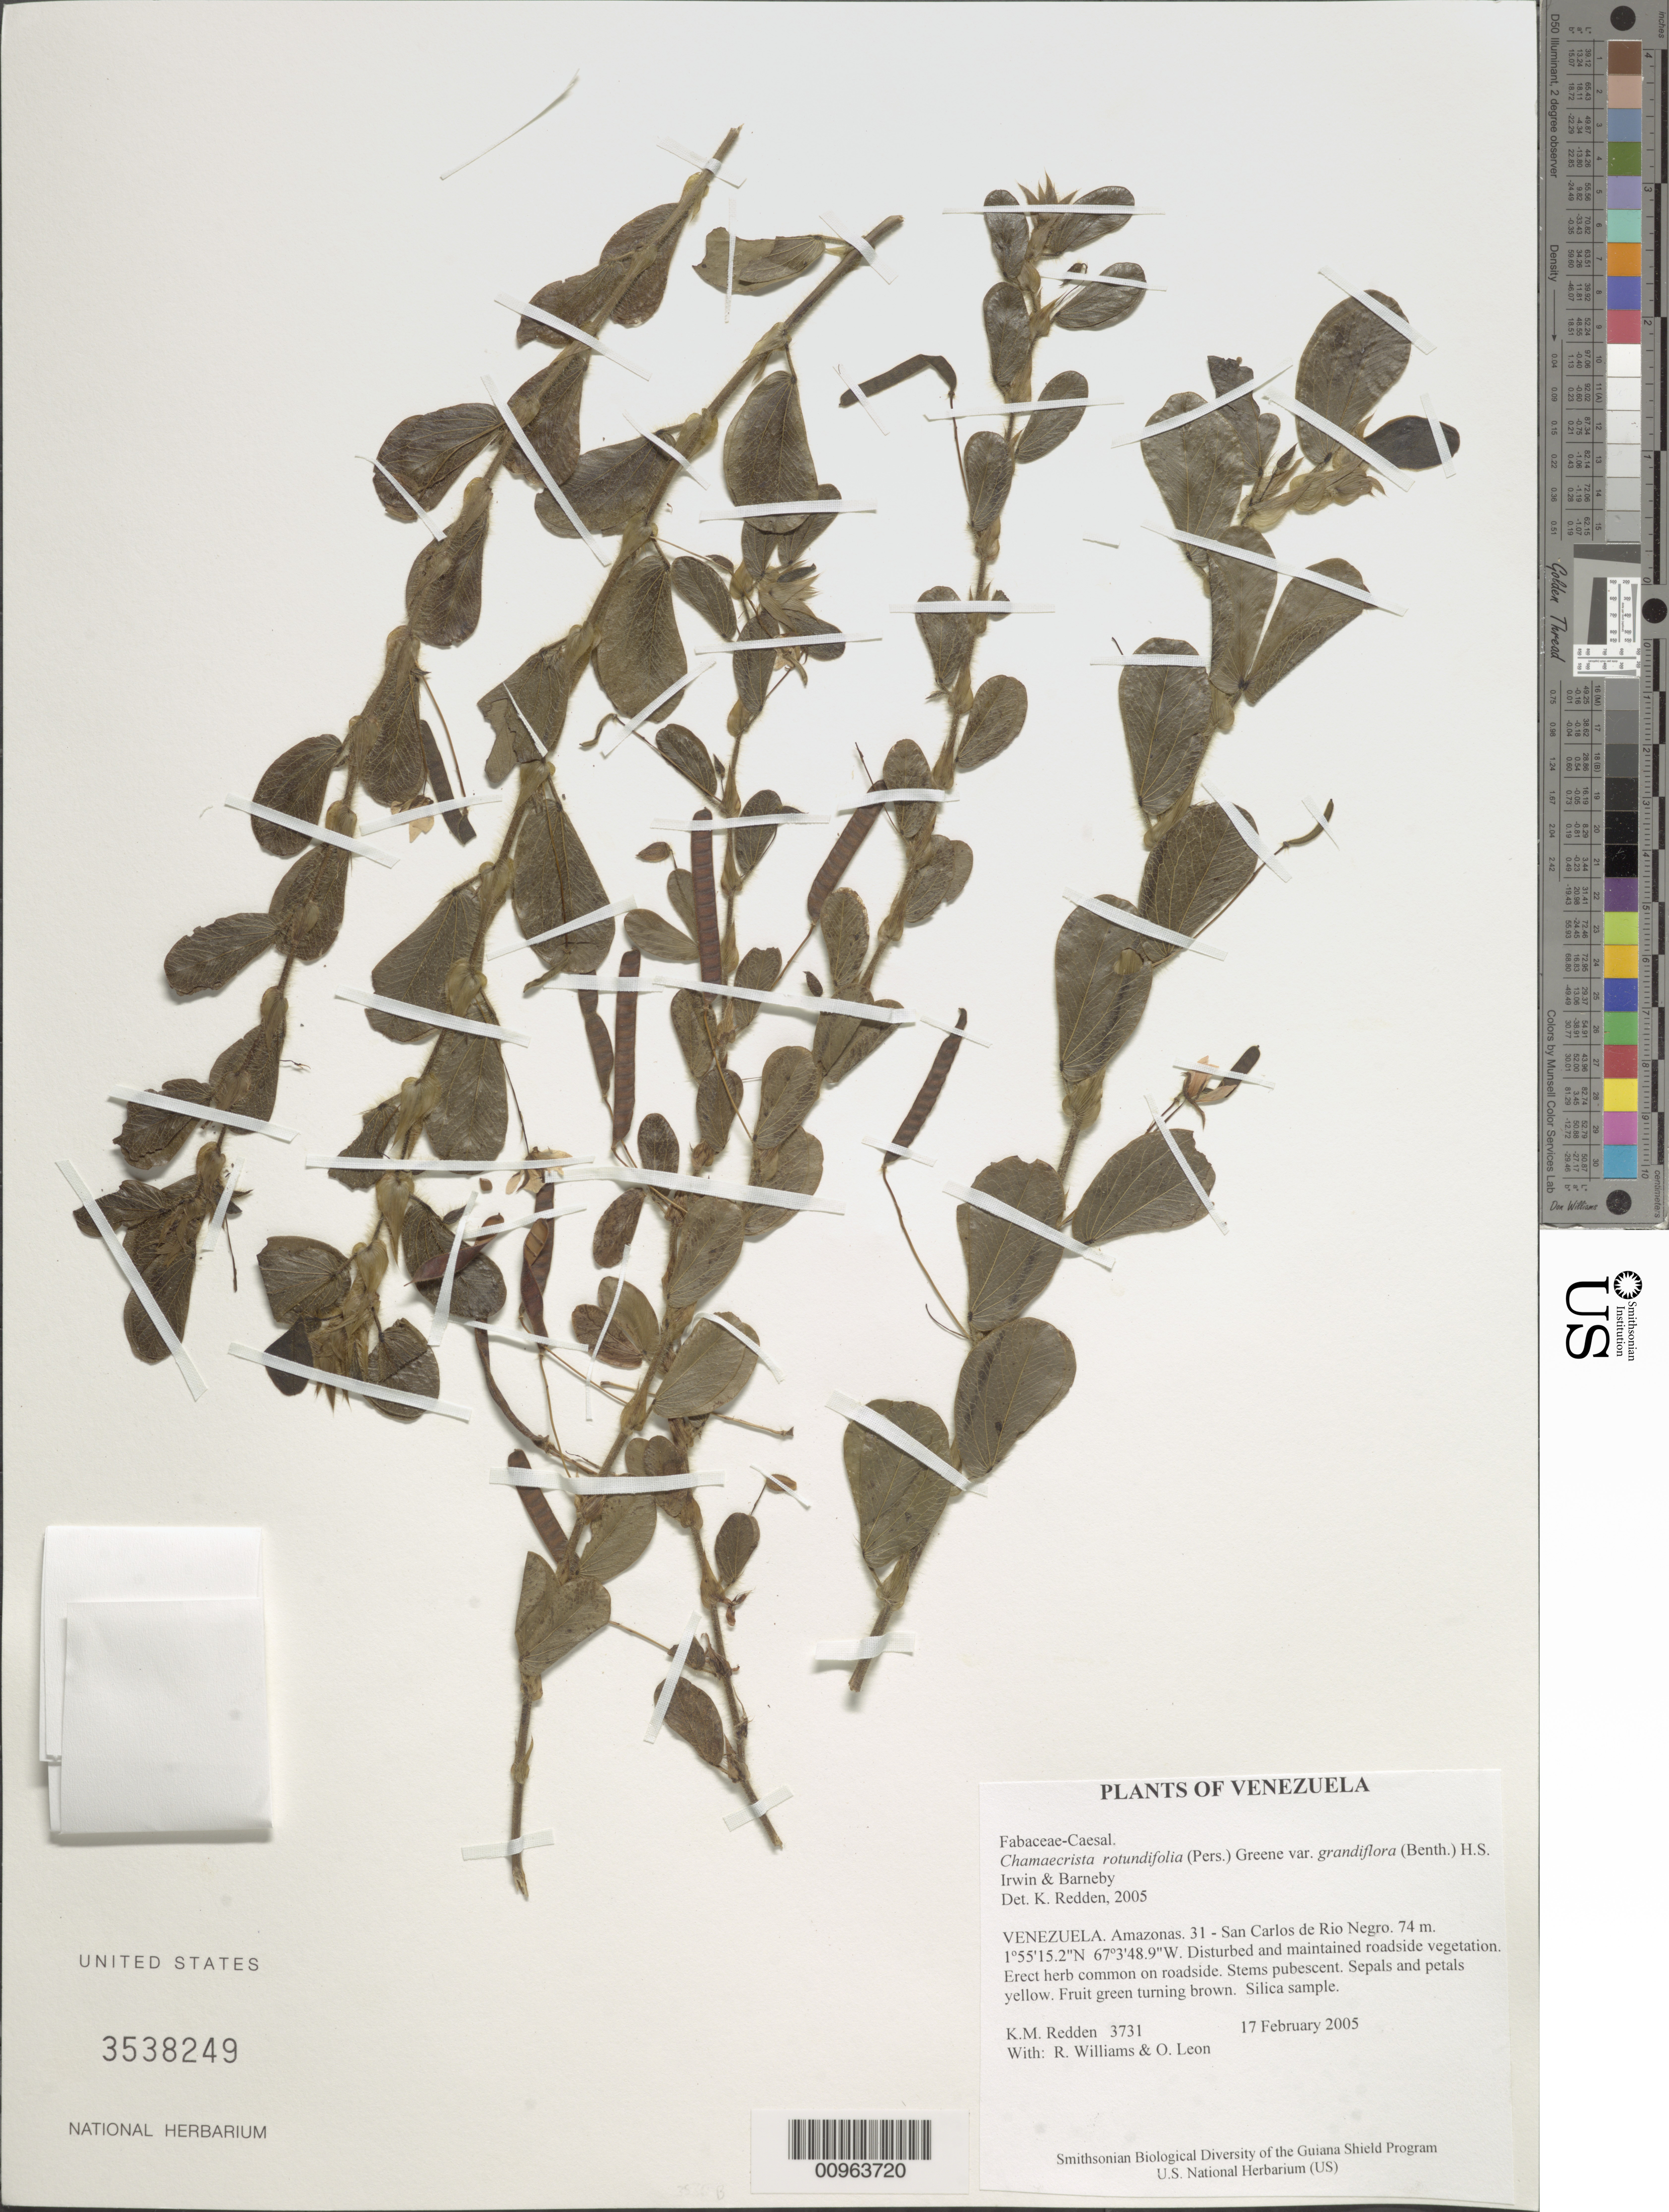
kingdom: Plantae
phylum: Tracheophyta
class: Magnoliopsida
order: Fabales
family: Fabaceae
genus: Chamaecrista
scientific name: Chamaecrista rotundifolia var. grandiflora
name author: (Benth.) H.S. Irwin & Barneby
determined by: Redden, K. M.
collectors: K. M. Redden, R. Williams & O. León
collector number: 3731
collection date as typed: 17 February 2005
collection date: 2005-02-17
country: Venezuela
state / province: Amazonas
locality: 31 - San Carlos de Rio Negro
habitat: Disturbed and maintained roadside vegetation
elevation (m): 74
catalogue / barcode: US 3538249